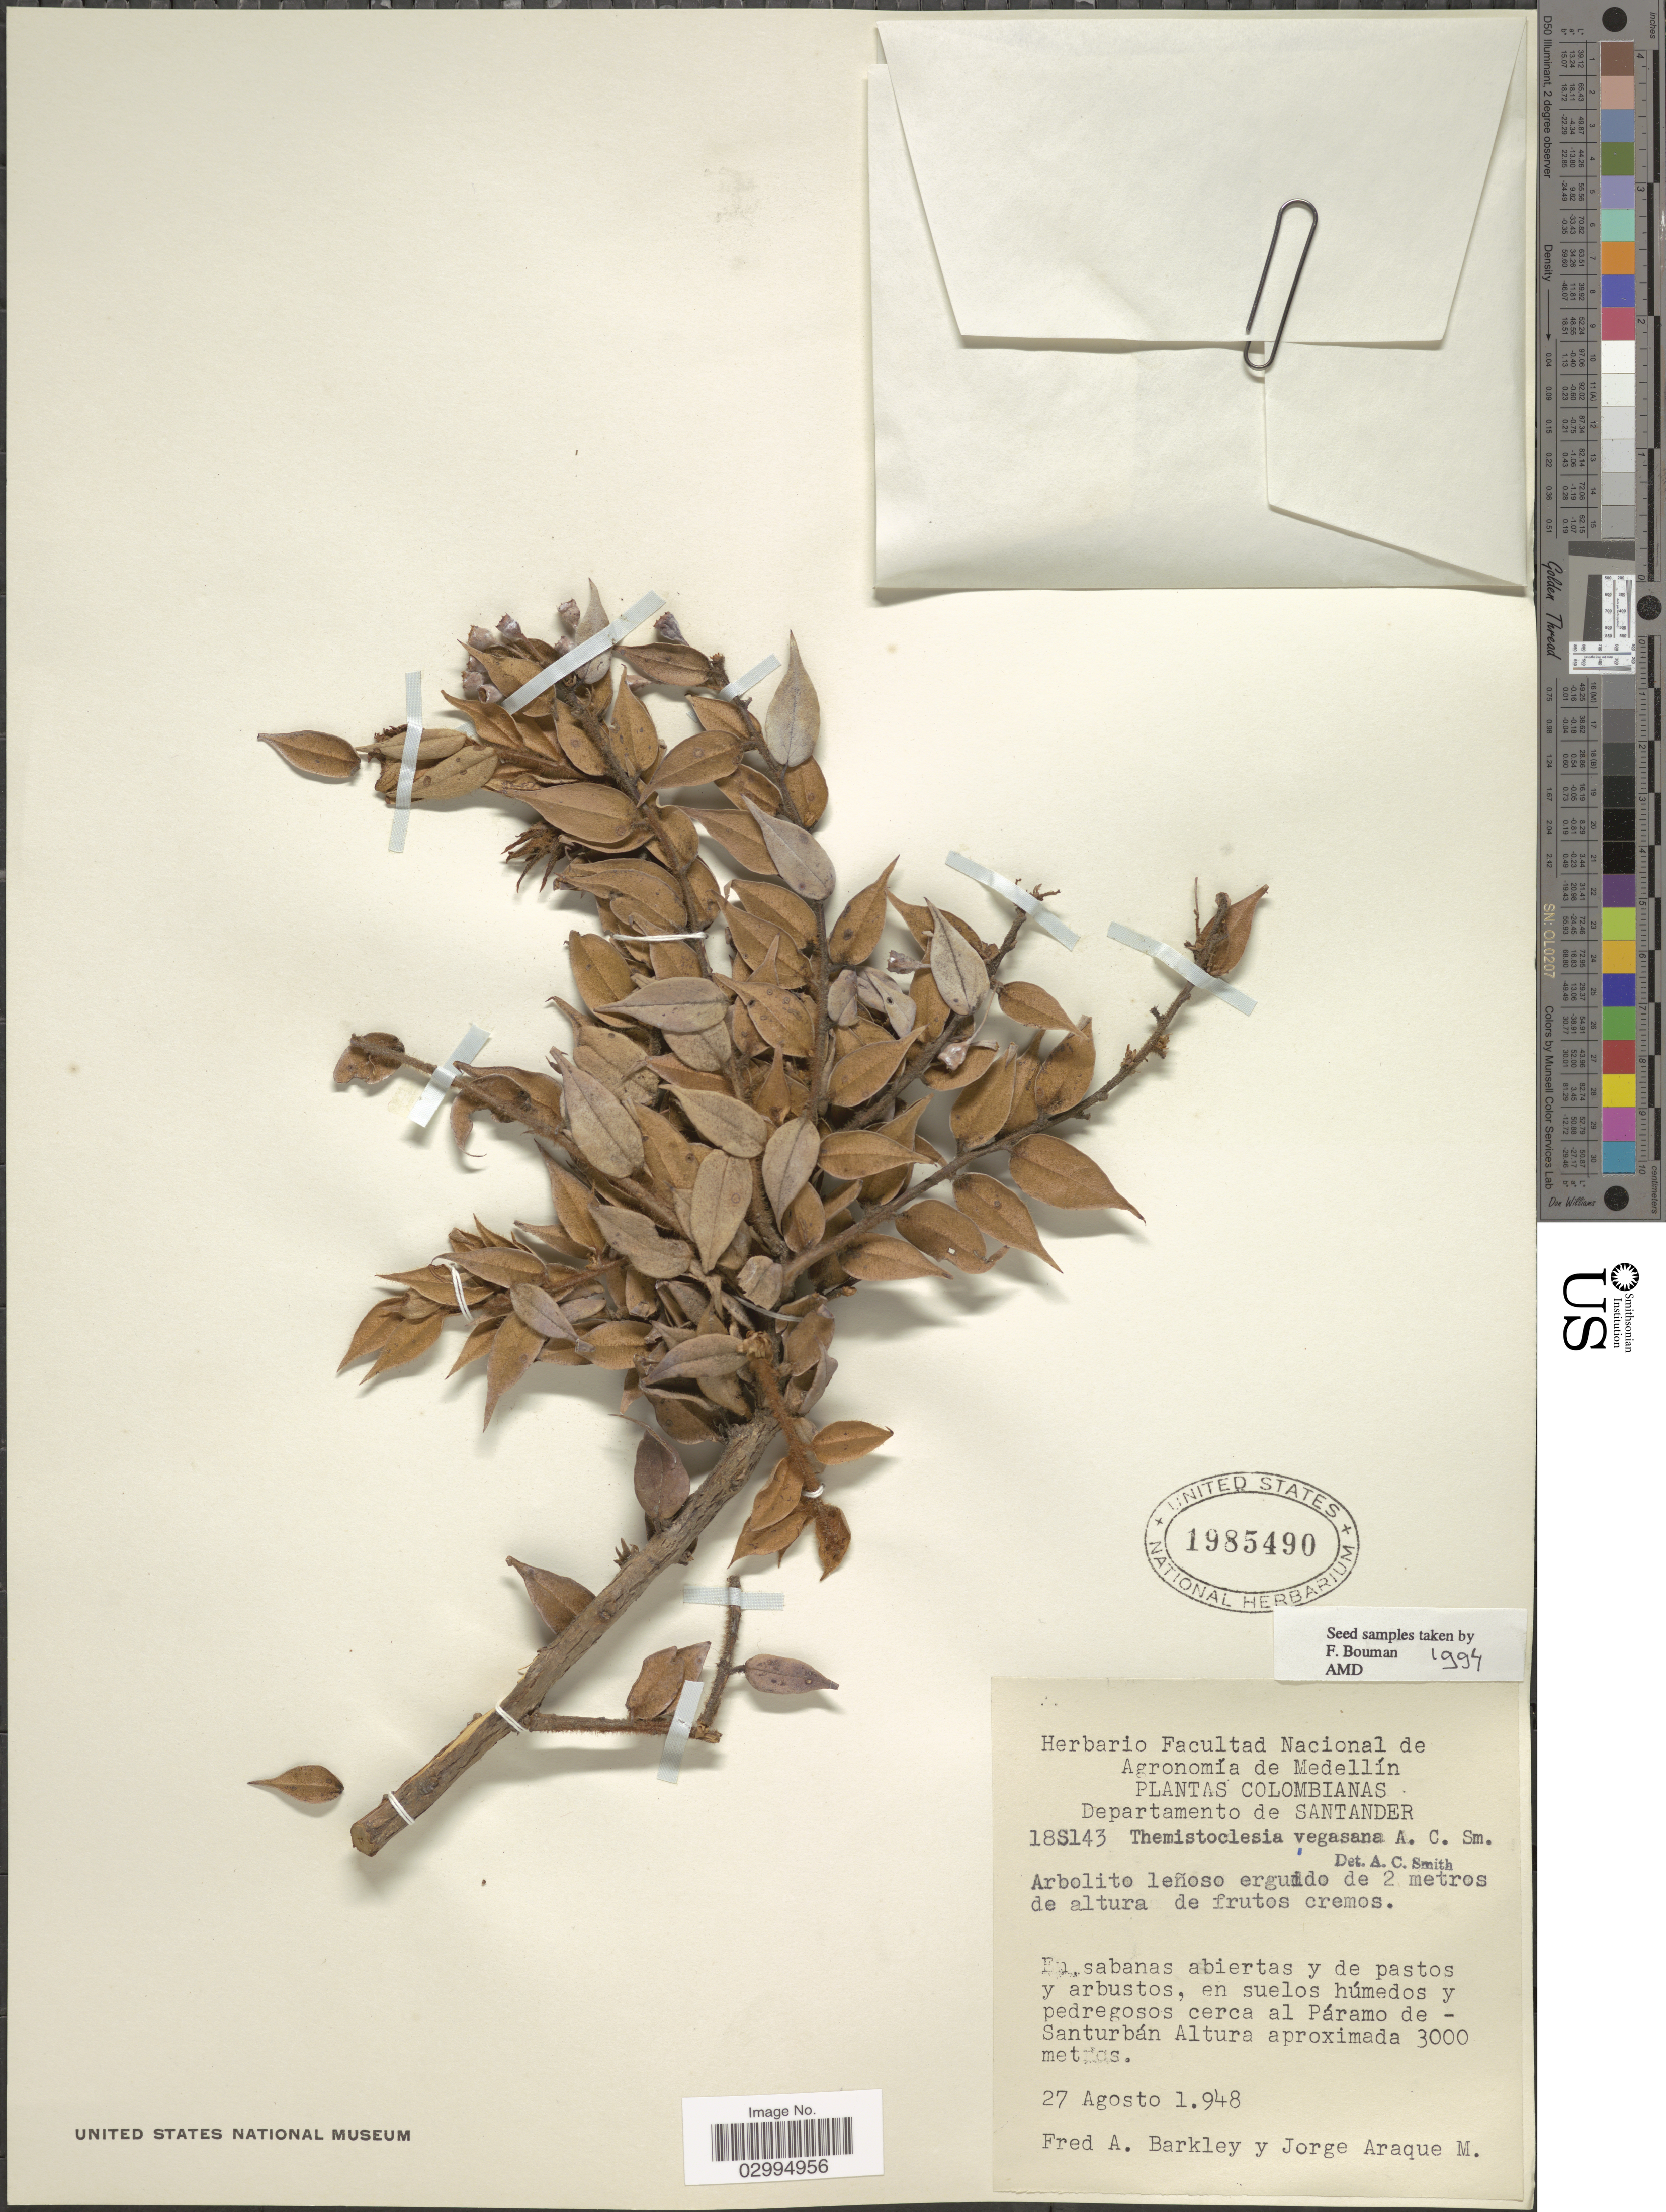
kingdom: Plantae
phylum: Tracheophyta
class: Magnoliopsida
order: Ericales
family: Ericaceae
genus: Themistoclesia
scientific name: Themistoclesia vegasana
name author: A.C. Sm.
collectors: F. A. Barkley & J. Araque Molina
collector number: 18S143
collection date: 1948-08-27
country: Colombia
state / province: Santander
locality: Departamento Santander. En sabanas abiertas y de pastos y arbustos, en suelos húmedos y pedregosos cerca al Páramo de - Santurbán.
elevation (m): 3000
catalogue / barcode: US 1985490